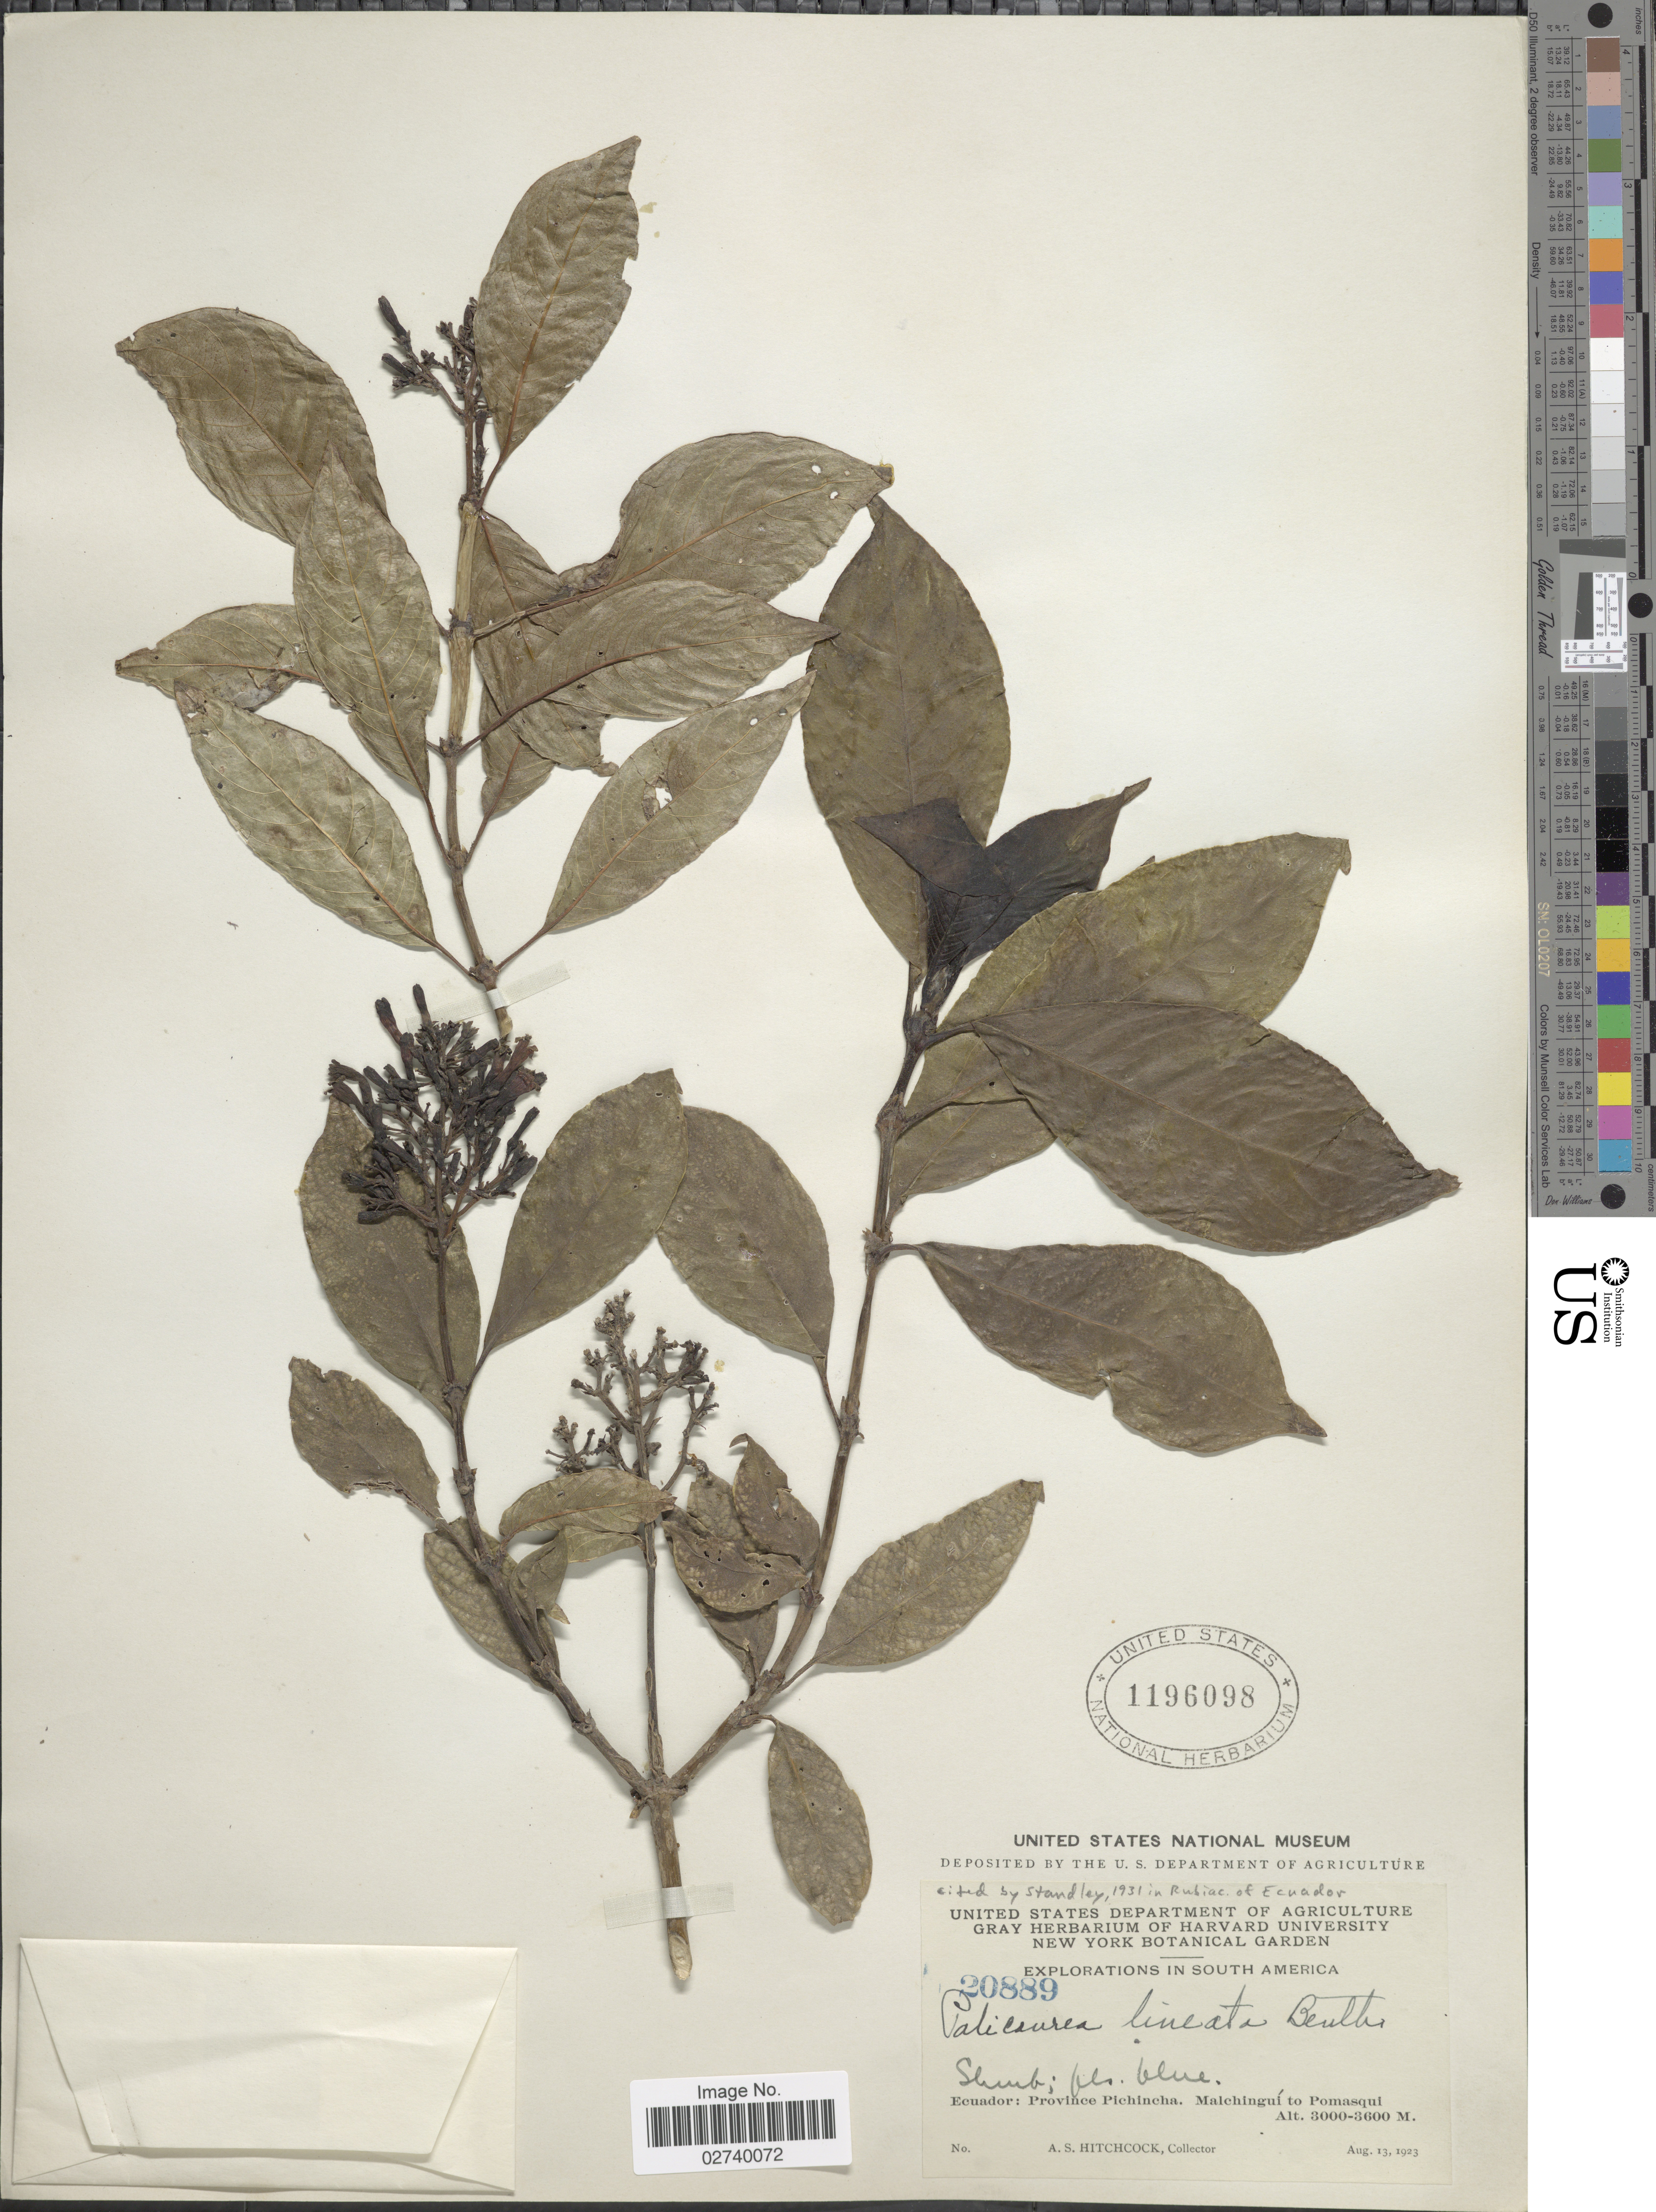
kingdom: Plantae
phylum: Tracheophyta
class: Magnoliopsida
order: Gentianales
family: Rubiaceae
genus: Palicourea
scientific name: Palicourea lineata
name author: Benth.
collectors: A. S. Hitchcock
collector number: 20889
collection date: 1923-08-13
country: Ecuador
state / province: Pichincha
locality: Malchinguí to Pomasqui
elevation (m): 3000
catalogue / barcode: US 1196098